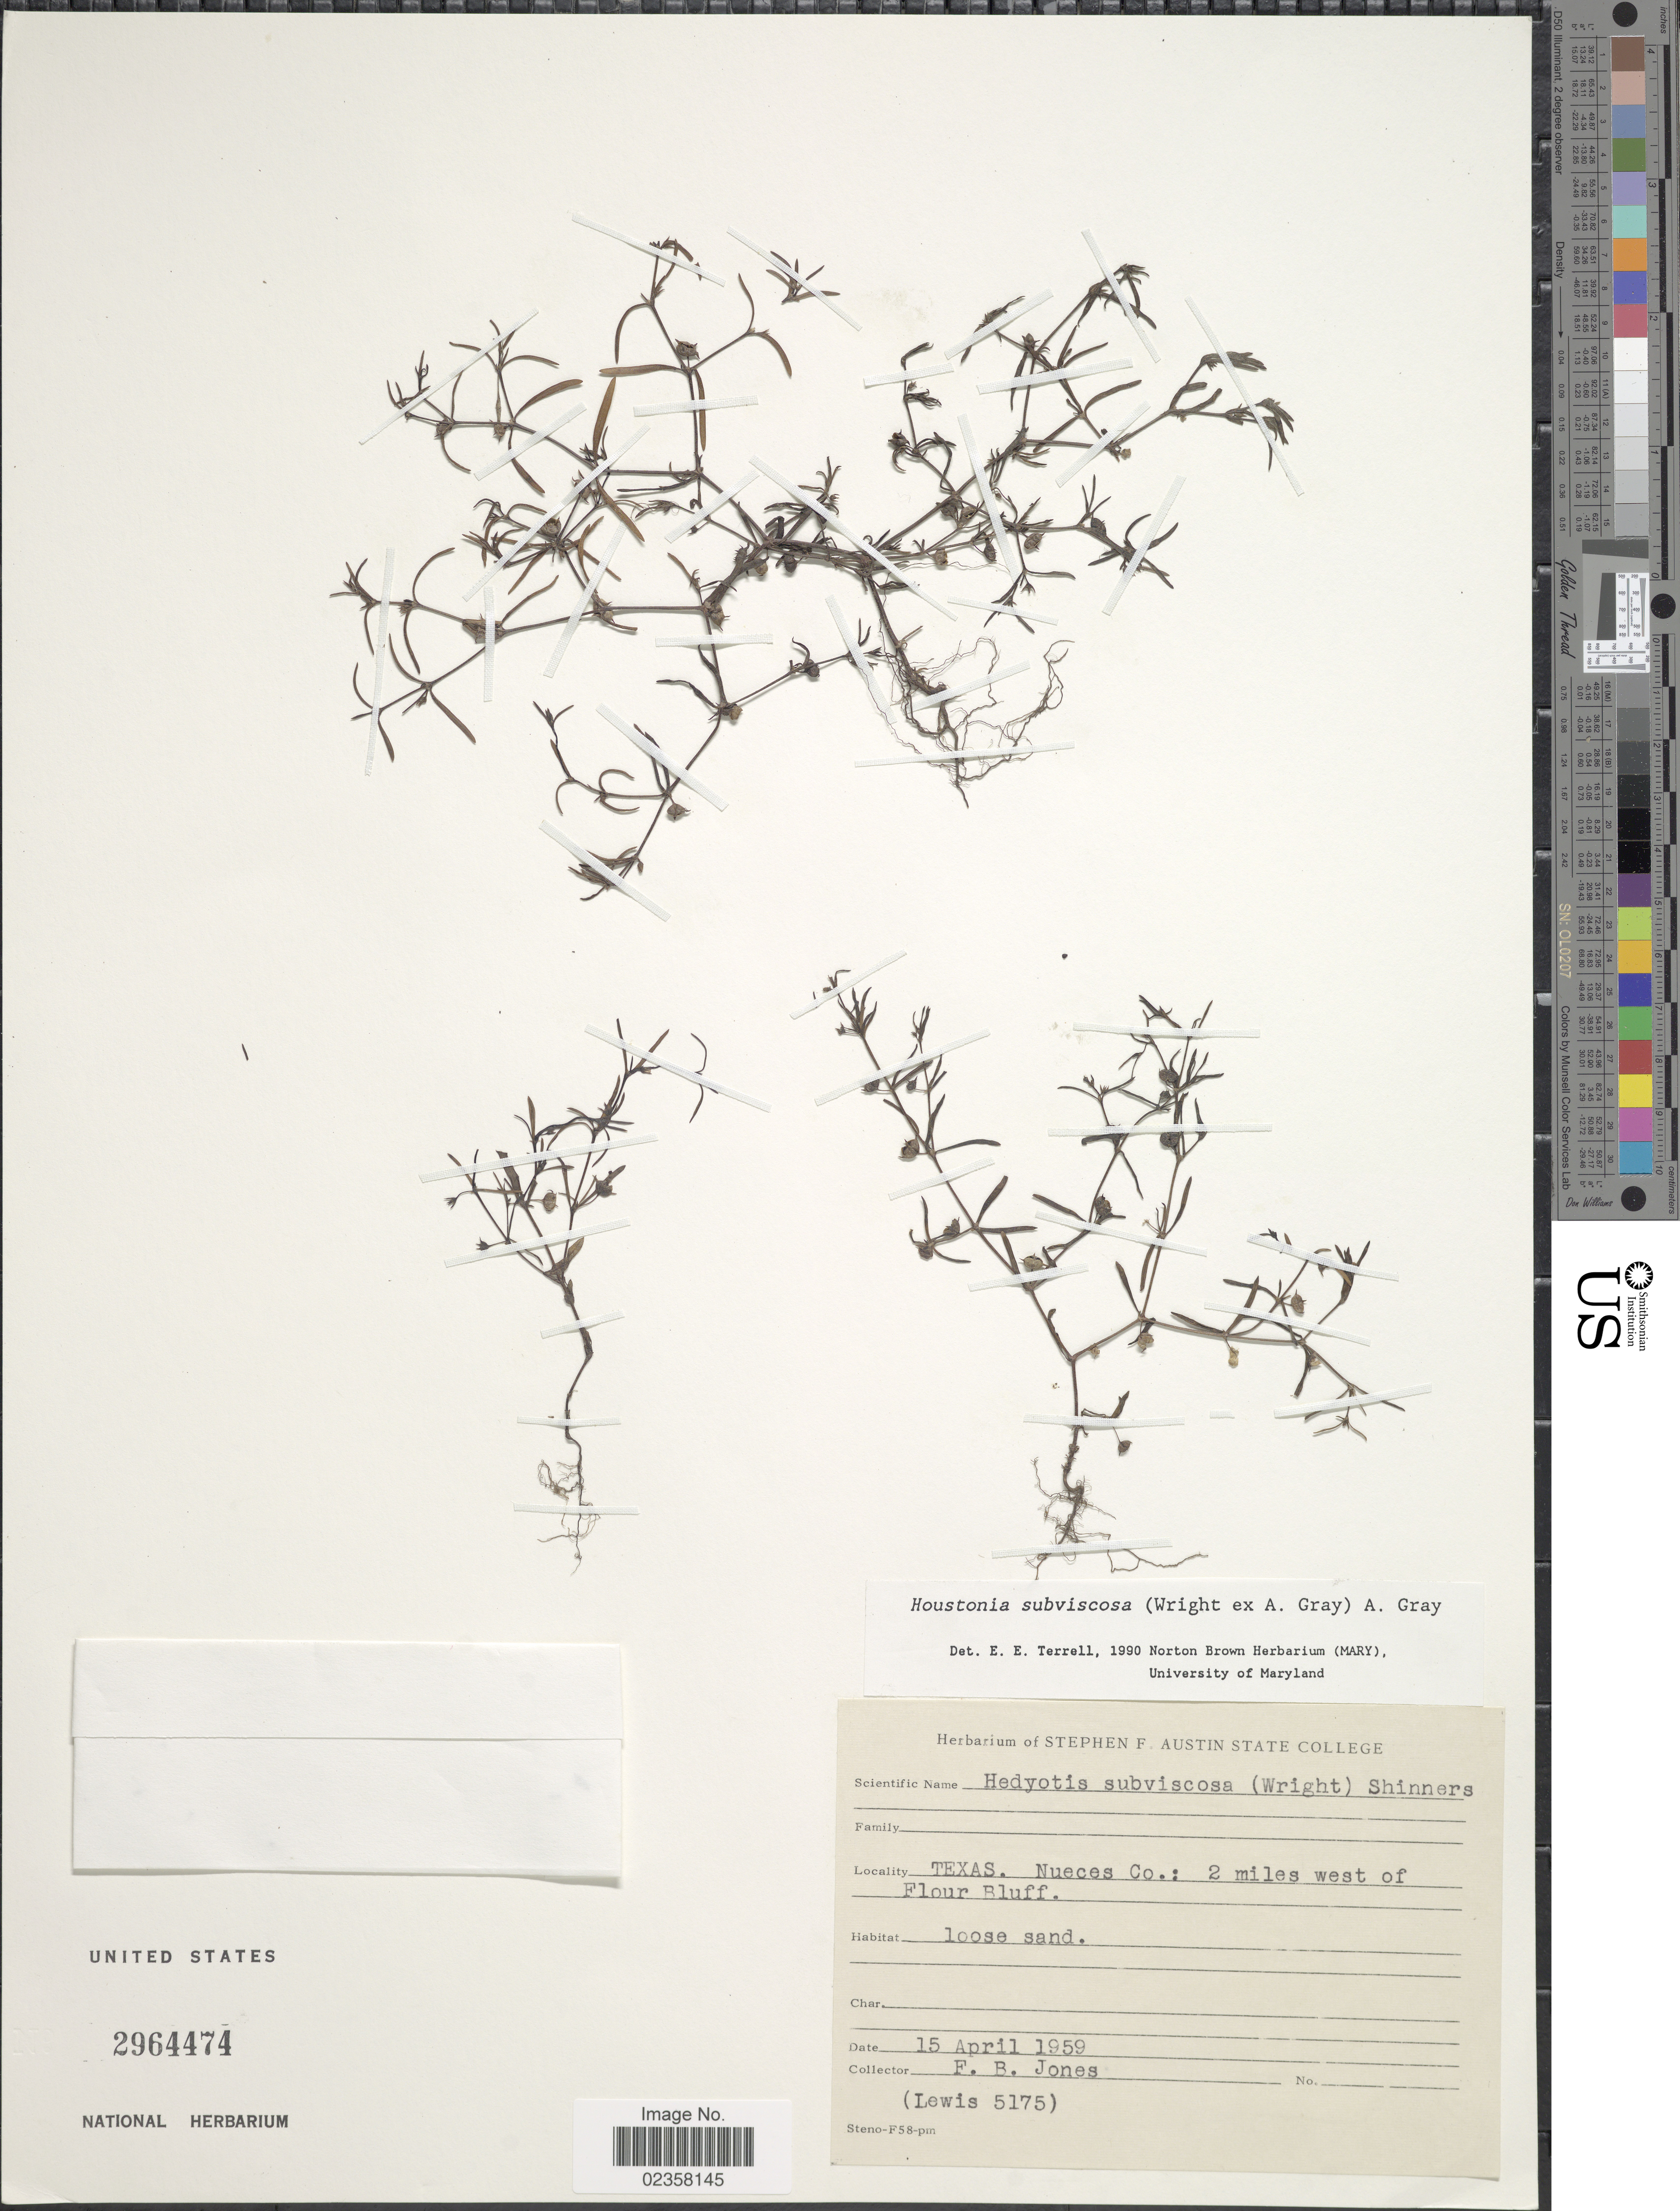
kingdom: Plantae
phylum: Tracheophyta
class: Magnoliopsida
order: Gentianales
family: Rubiaceae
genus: Houstonia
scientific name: Houstonia subviscosa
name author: (Wright ex A. Gray) A. Gray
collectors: F. B. Jones & -- Lewis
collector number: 5175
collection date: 1959-04-15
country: United States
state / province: Texas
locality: Nueces Co.: 2 miles west of Flour Bluff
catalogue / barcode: US 2964474